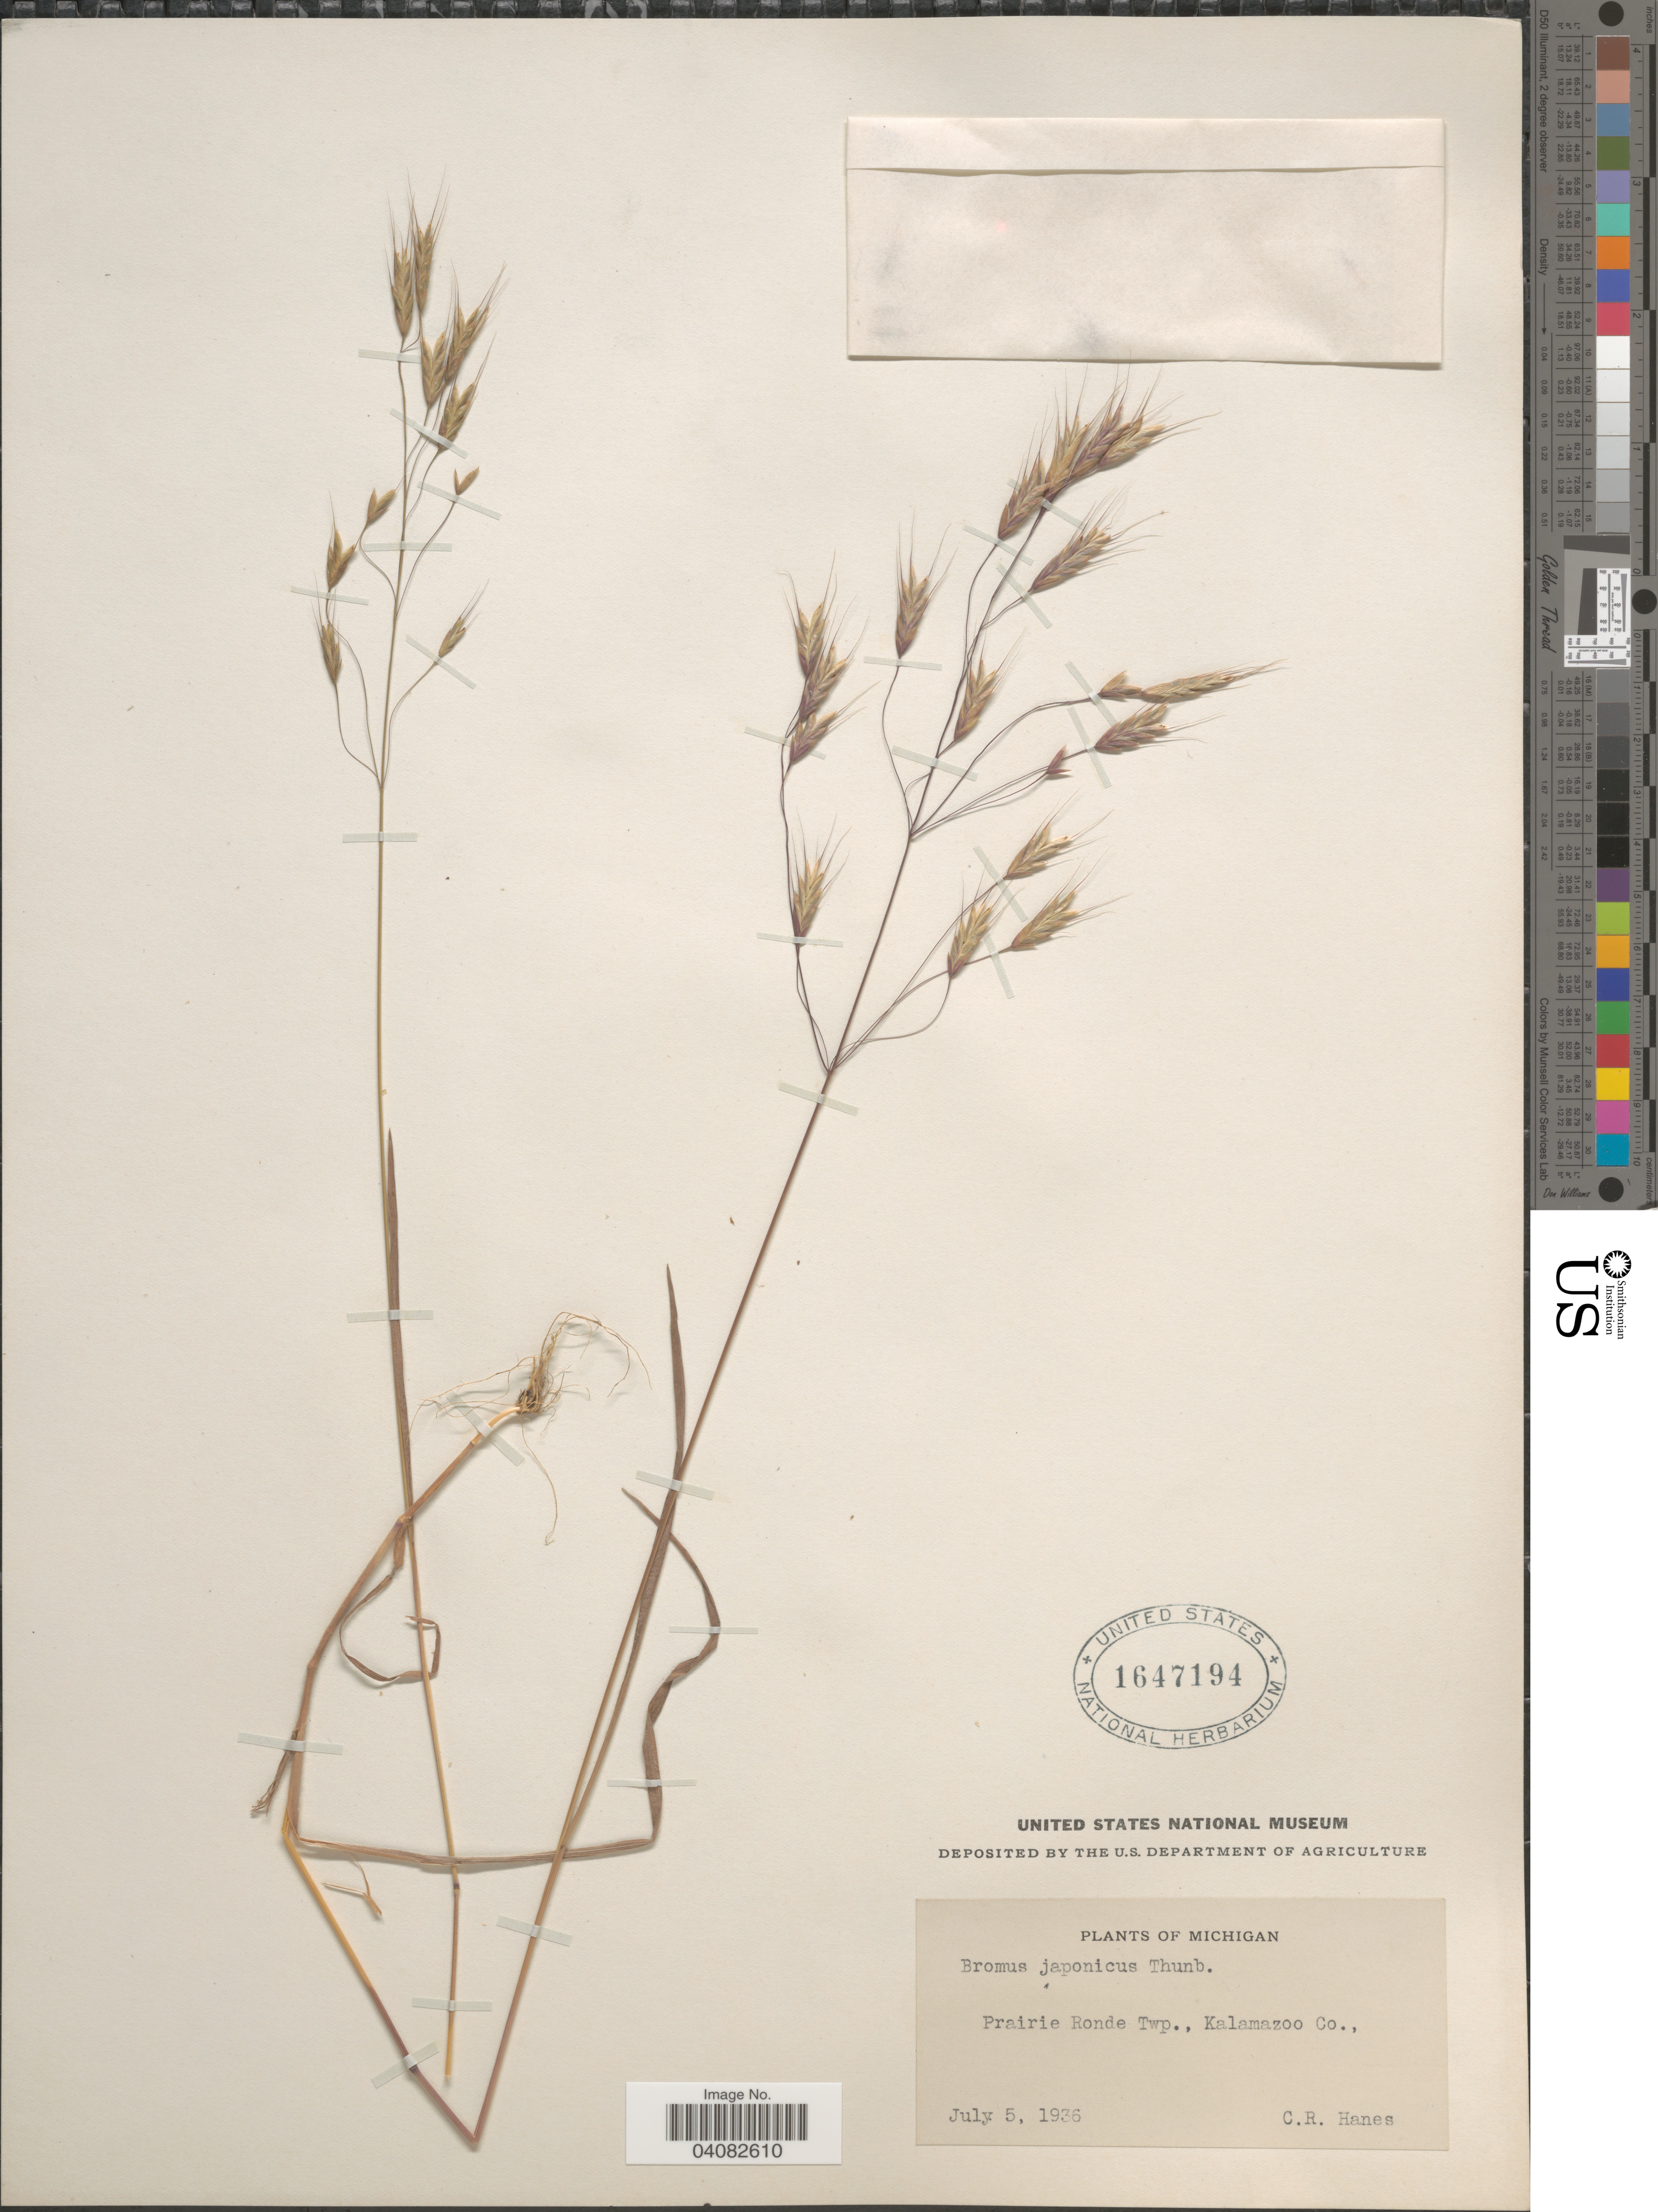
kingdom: Plantae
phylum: Tracheophyta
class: Liliopsida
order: Poales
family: Poaceae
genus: Bromus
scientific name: Bromus japonicus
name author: Houtt.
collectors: C. Hanes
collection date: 1936-07-05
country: United States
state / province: Michigan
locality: Prairie Ronde Twp., Kalamazoo Co.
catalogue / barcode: US 1647194